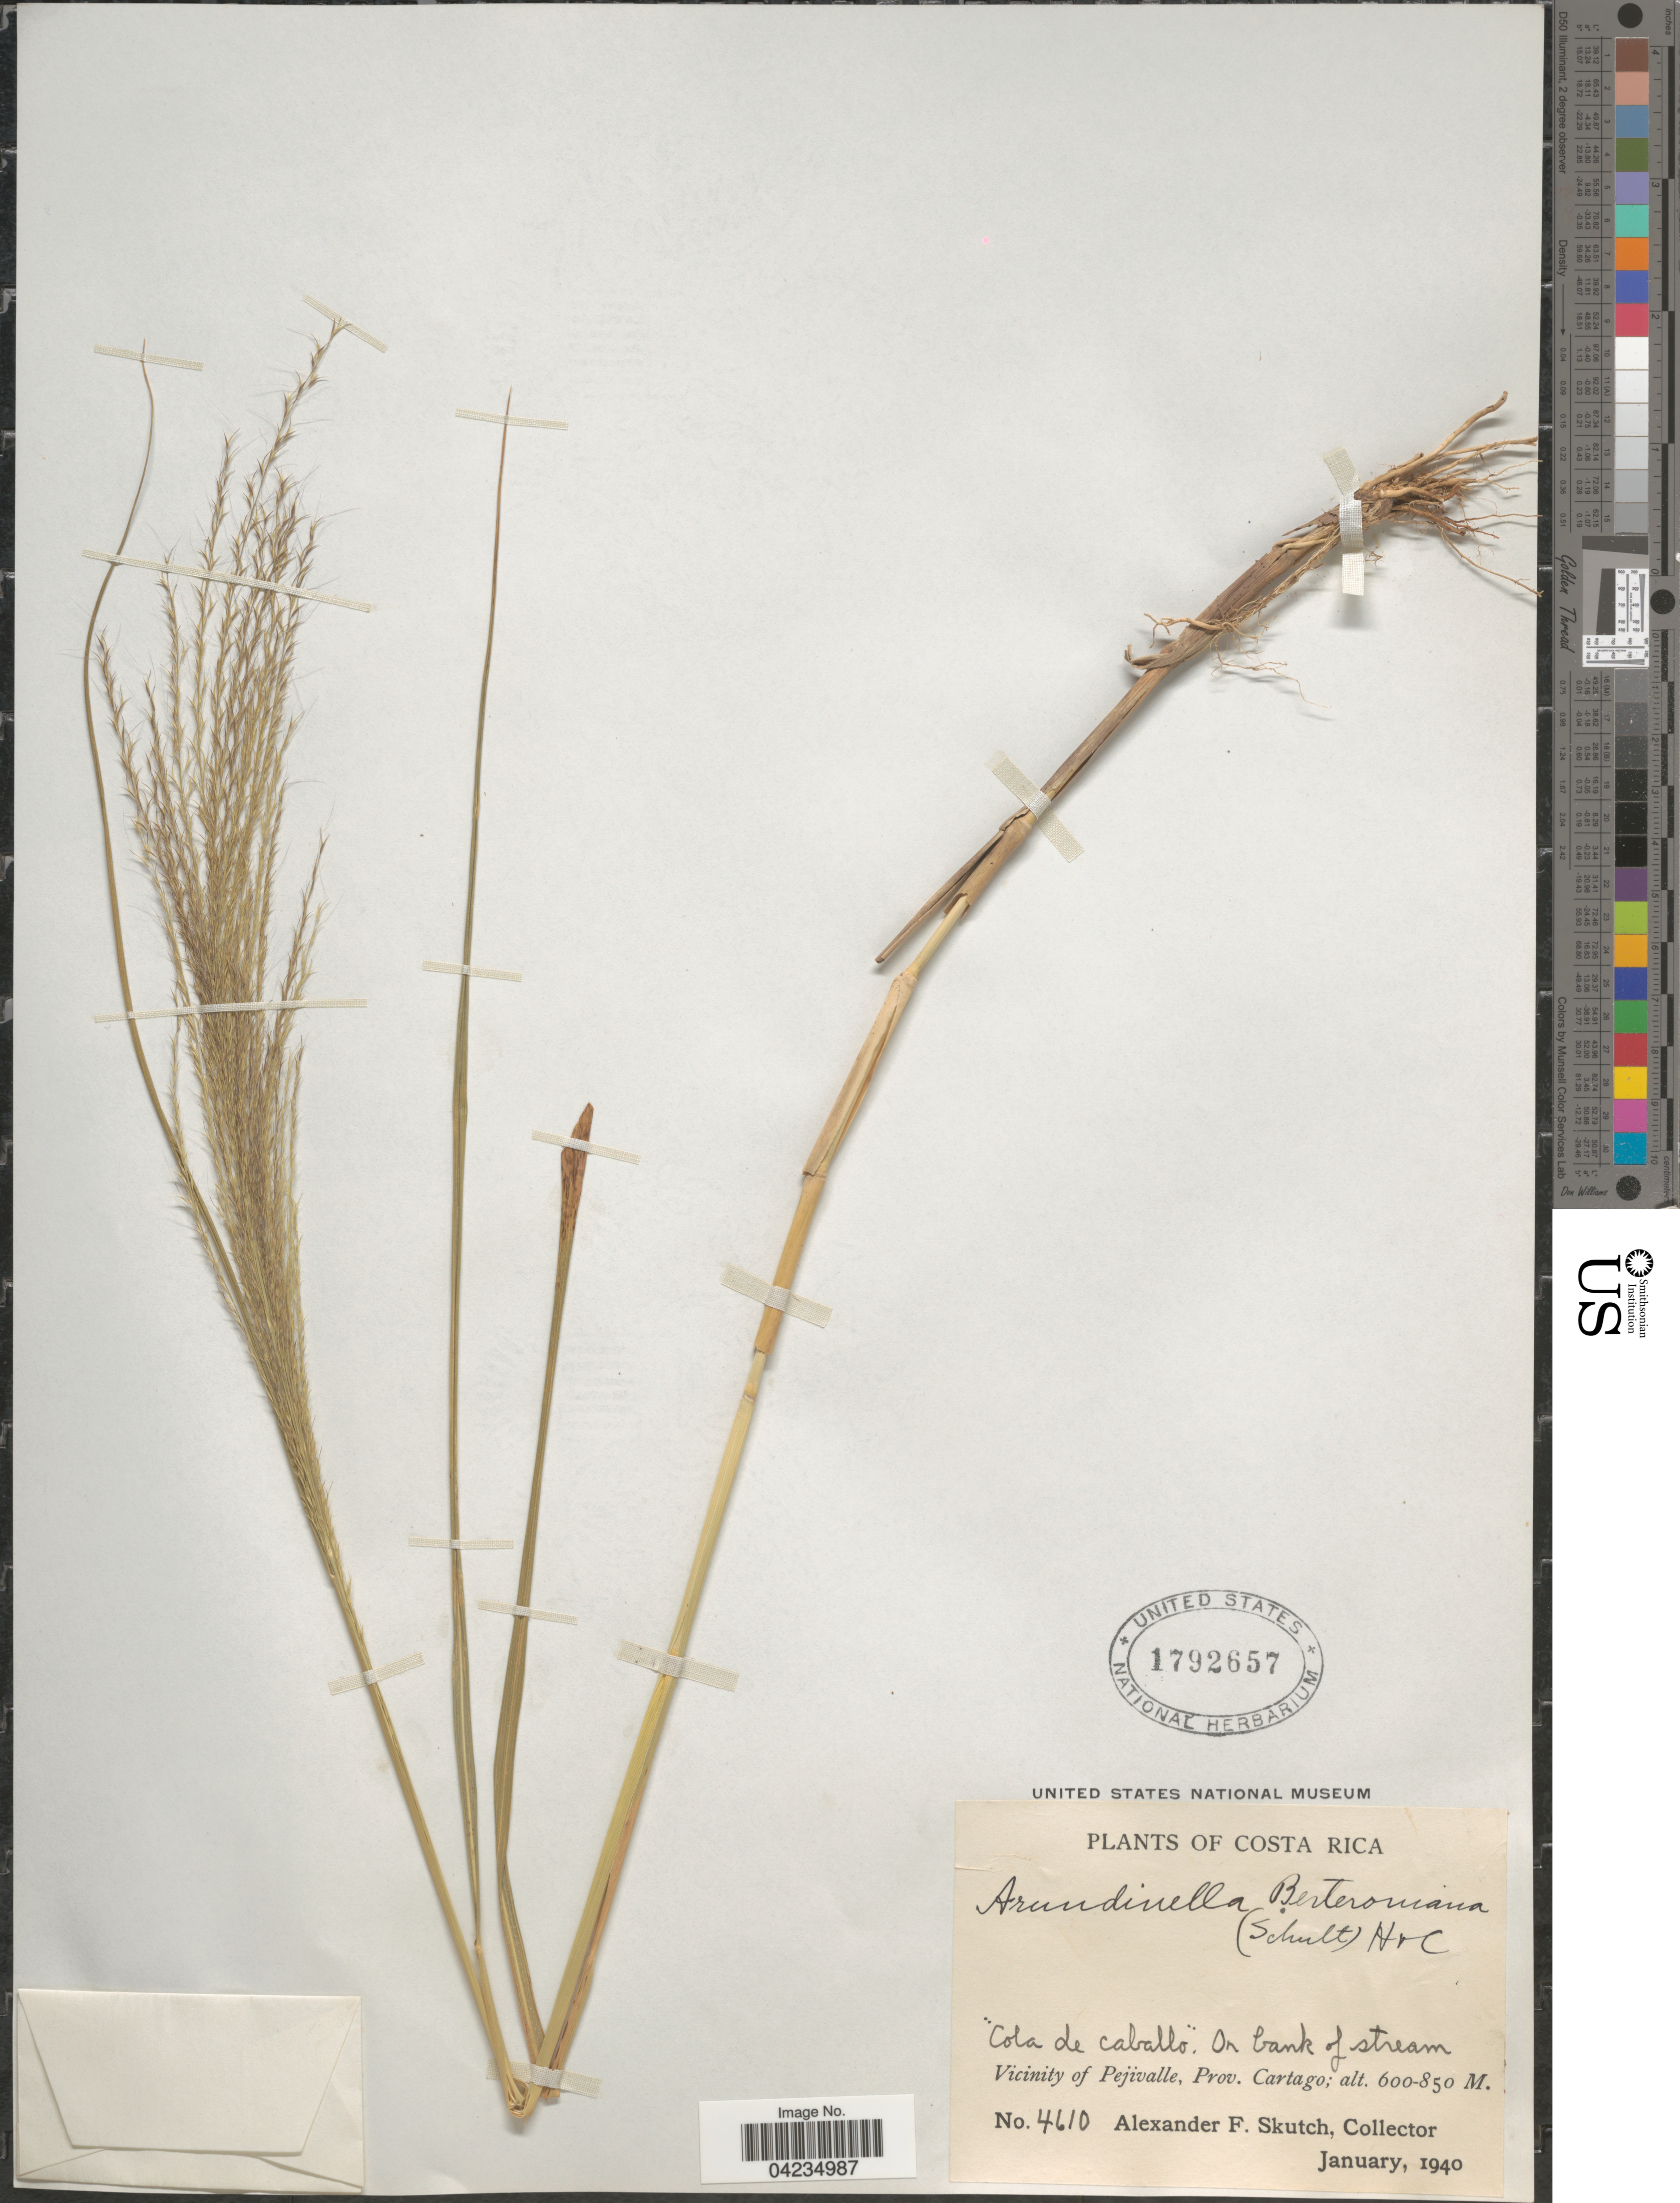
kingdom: Plantae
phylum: Tracheophyta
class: Liliopsida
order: Poales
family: Poaceae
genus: Arundinella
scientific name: Arundinella berteroniana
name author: (Schult.) Hitchc. & Chase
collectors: A. F. Skutch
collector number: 4610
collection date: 1940-01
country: Costa Rica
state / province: Cartago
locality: Cola de Caballo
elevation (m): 600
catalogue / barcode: US 1792657